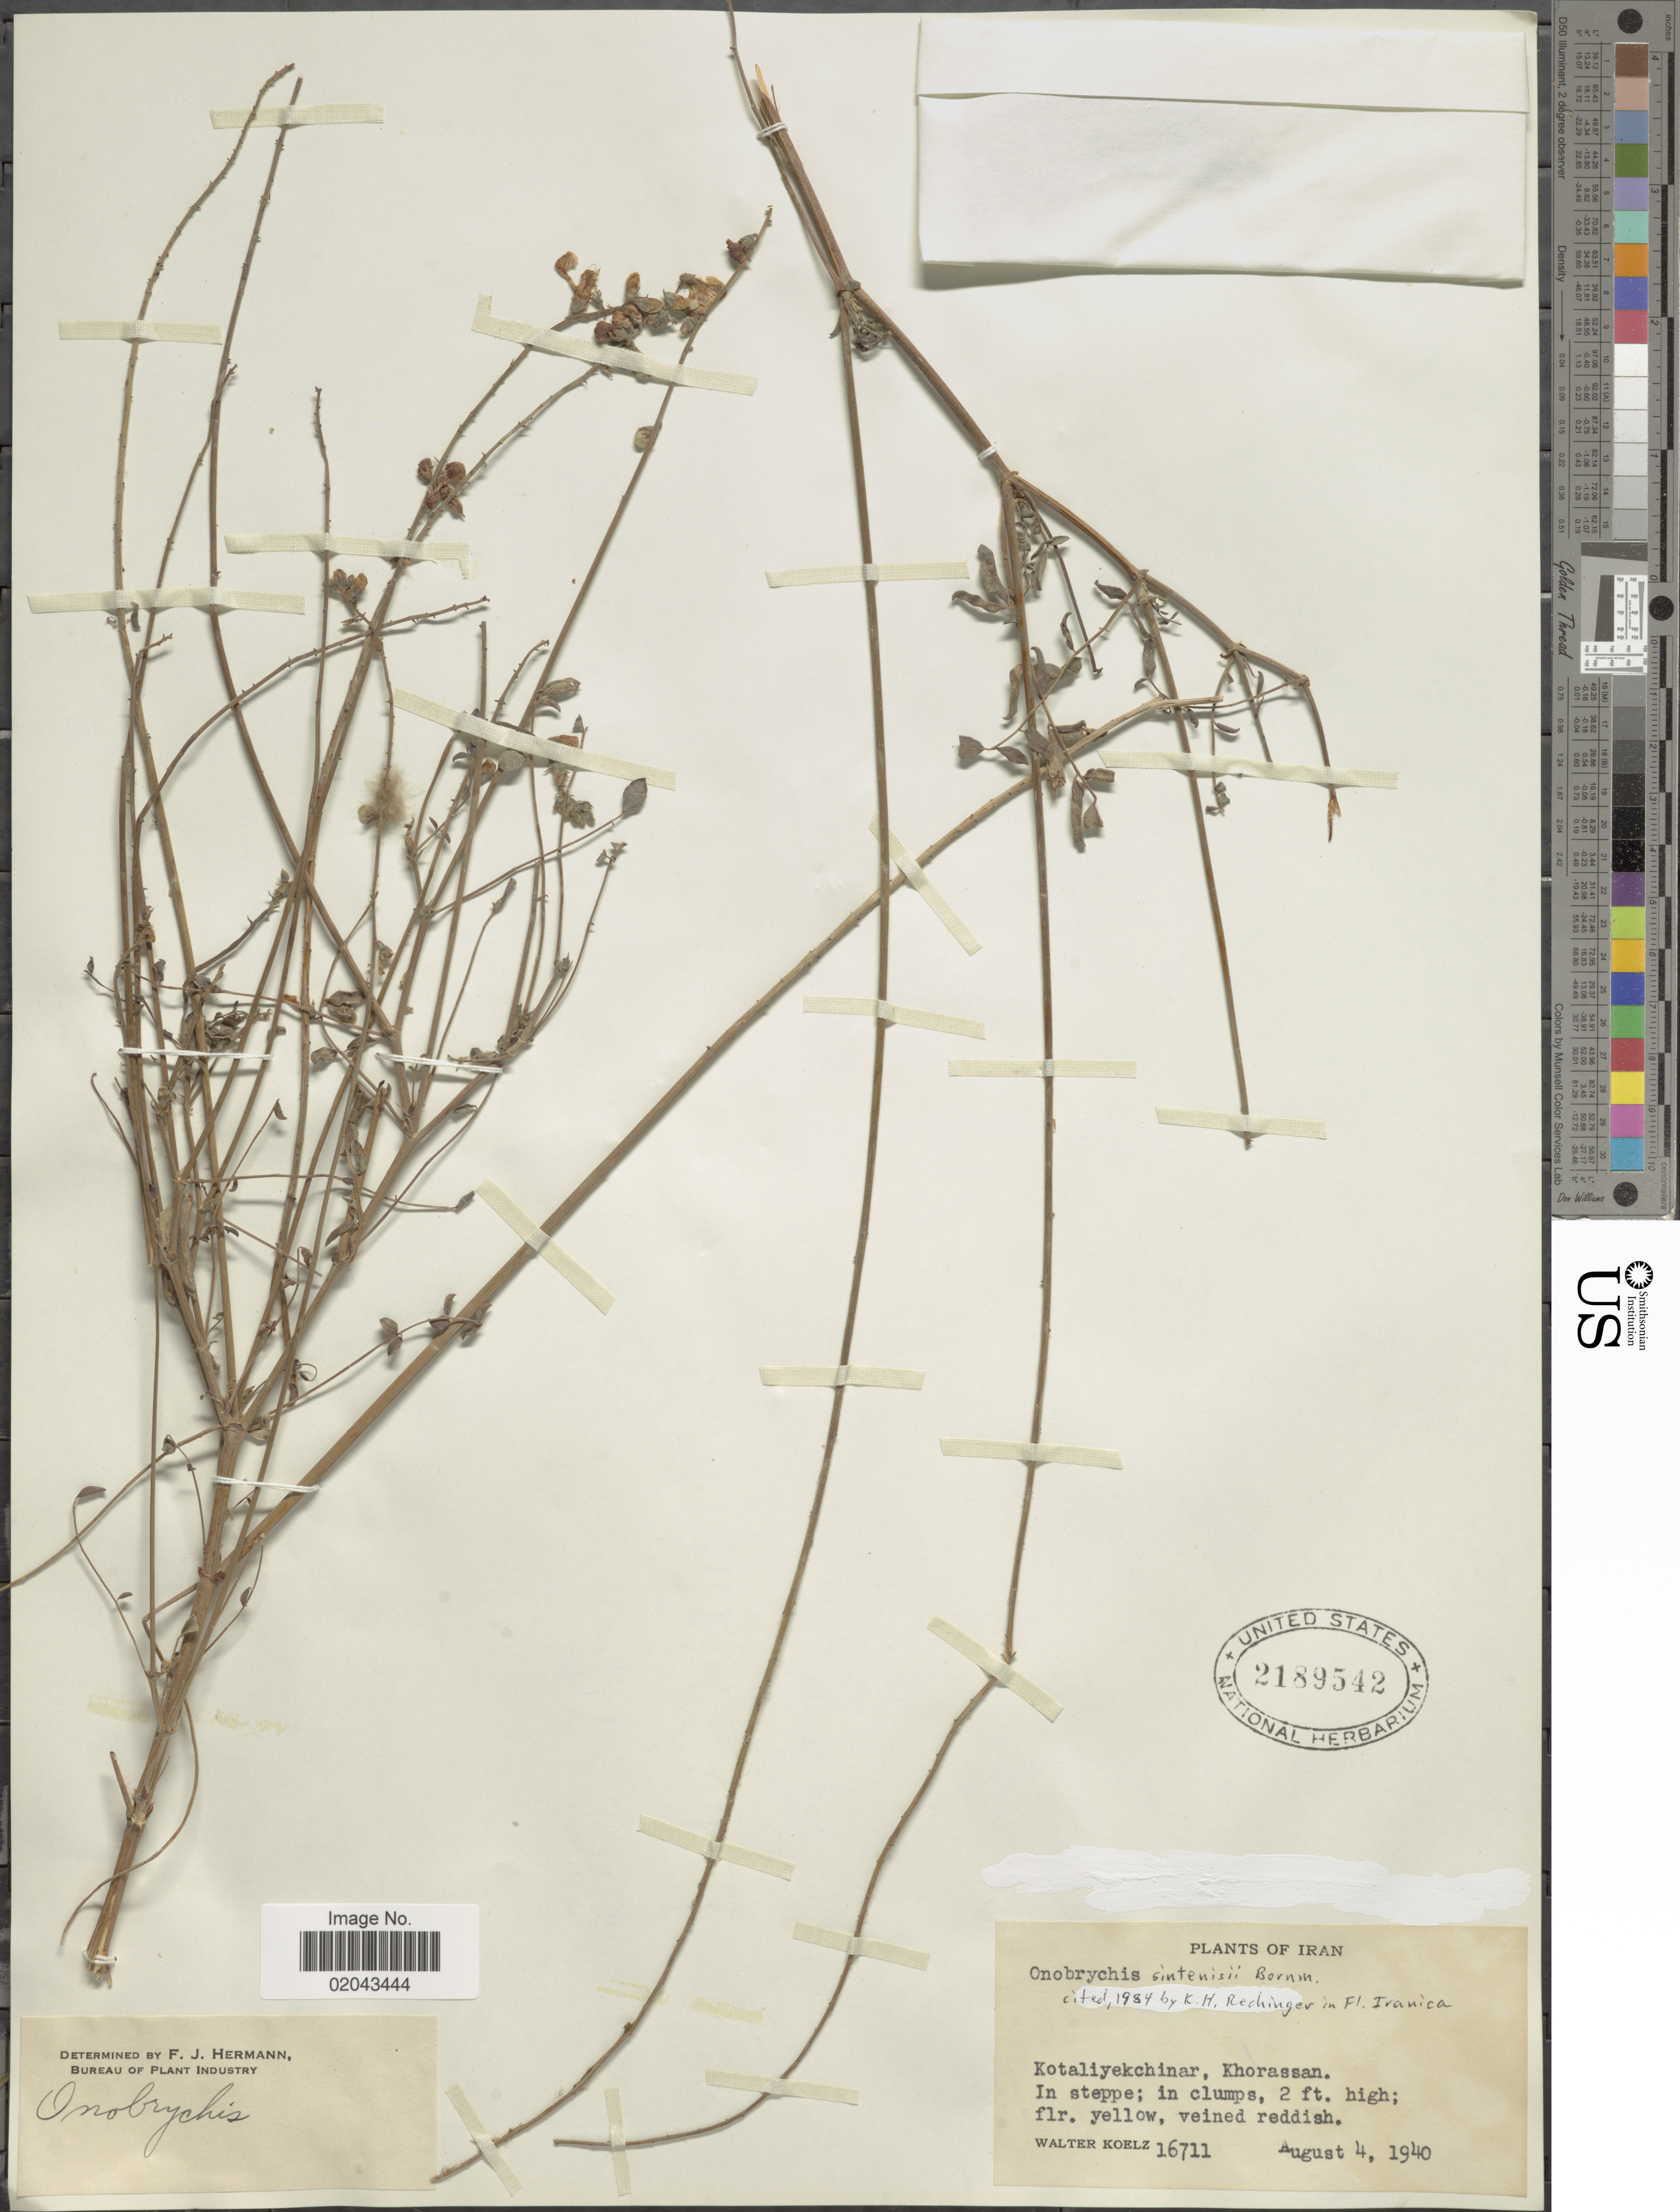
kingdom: Plantae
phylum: Tracheophyta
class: Magnoliopsida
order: Fabales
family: Fabaceae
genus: Onobrychis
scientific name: Onobrychis sintenisii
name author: Bornm.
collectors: W. N. Koelz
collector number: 16711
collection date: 1940-08-04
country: Iran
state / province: Khorasan [obsolete]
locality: Kotaliyekchinar, Khorassan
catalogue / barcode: US 2189542